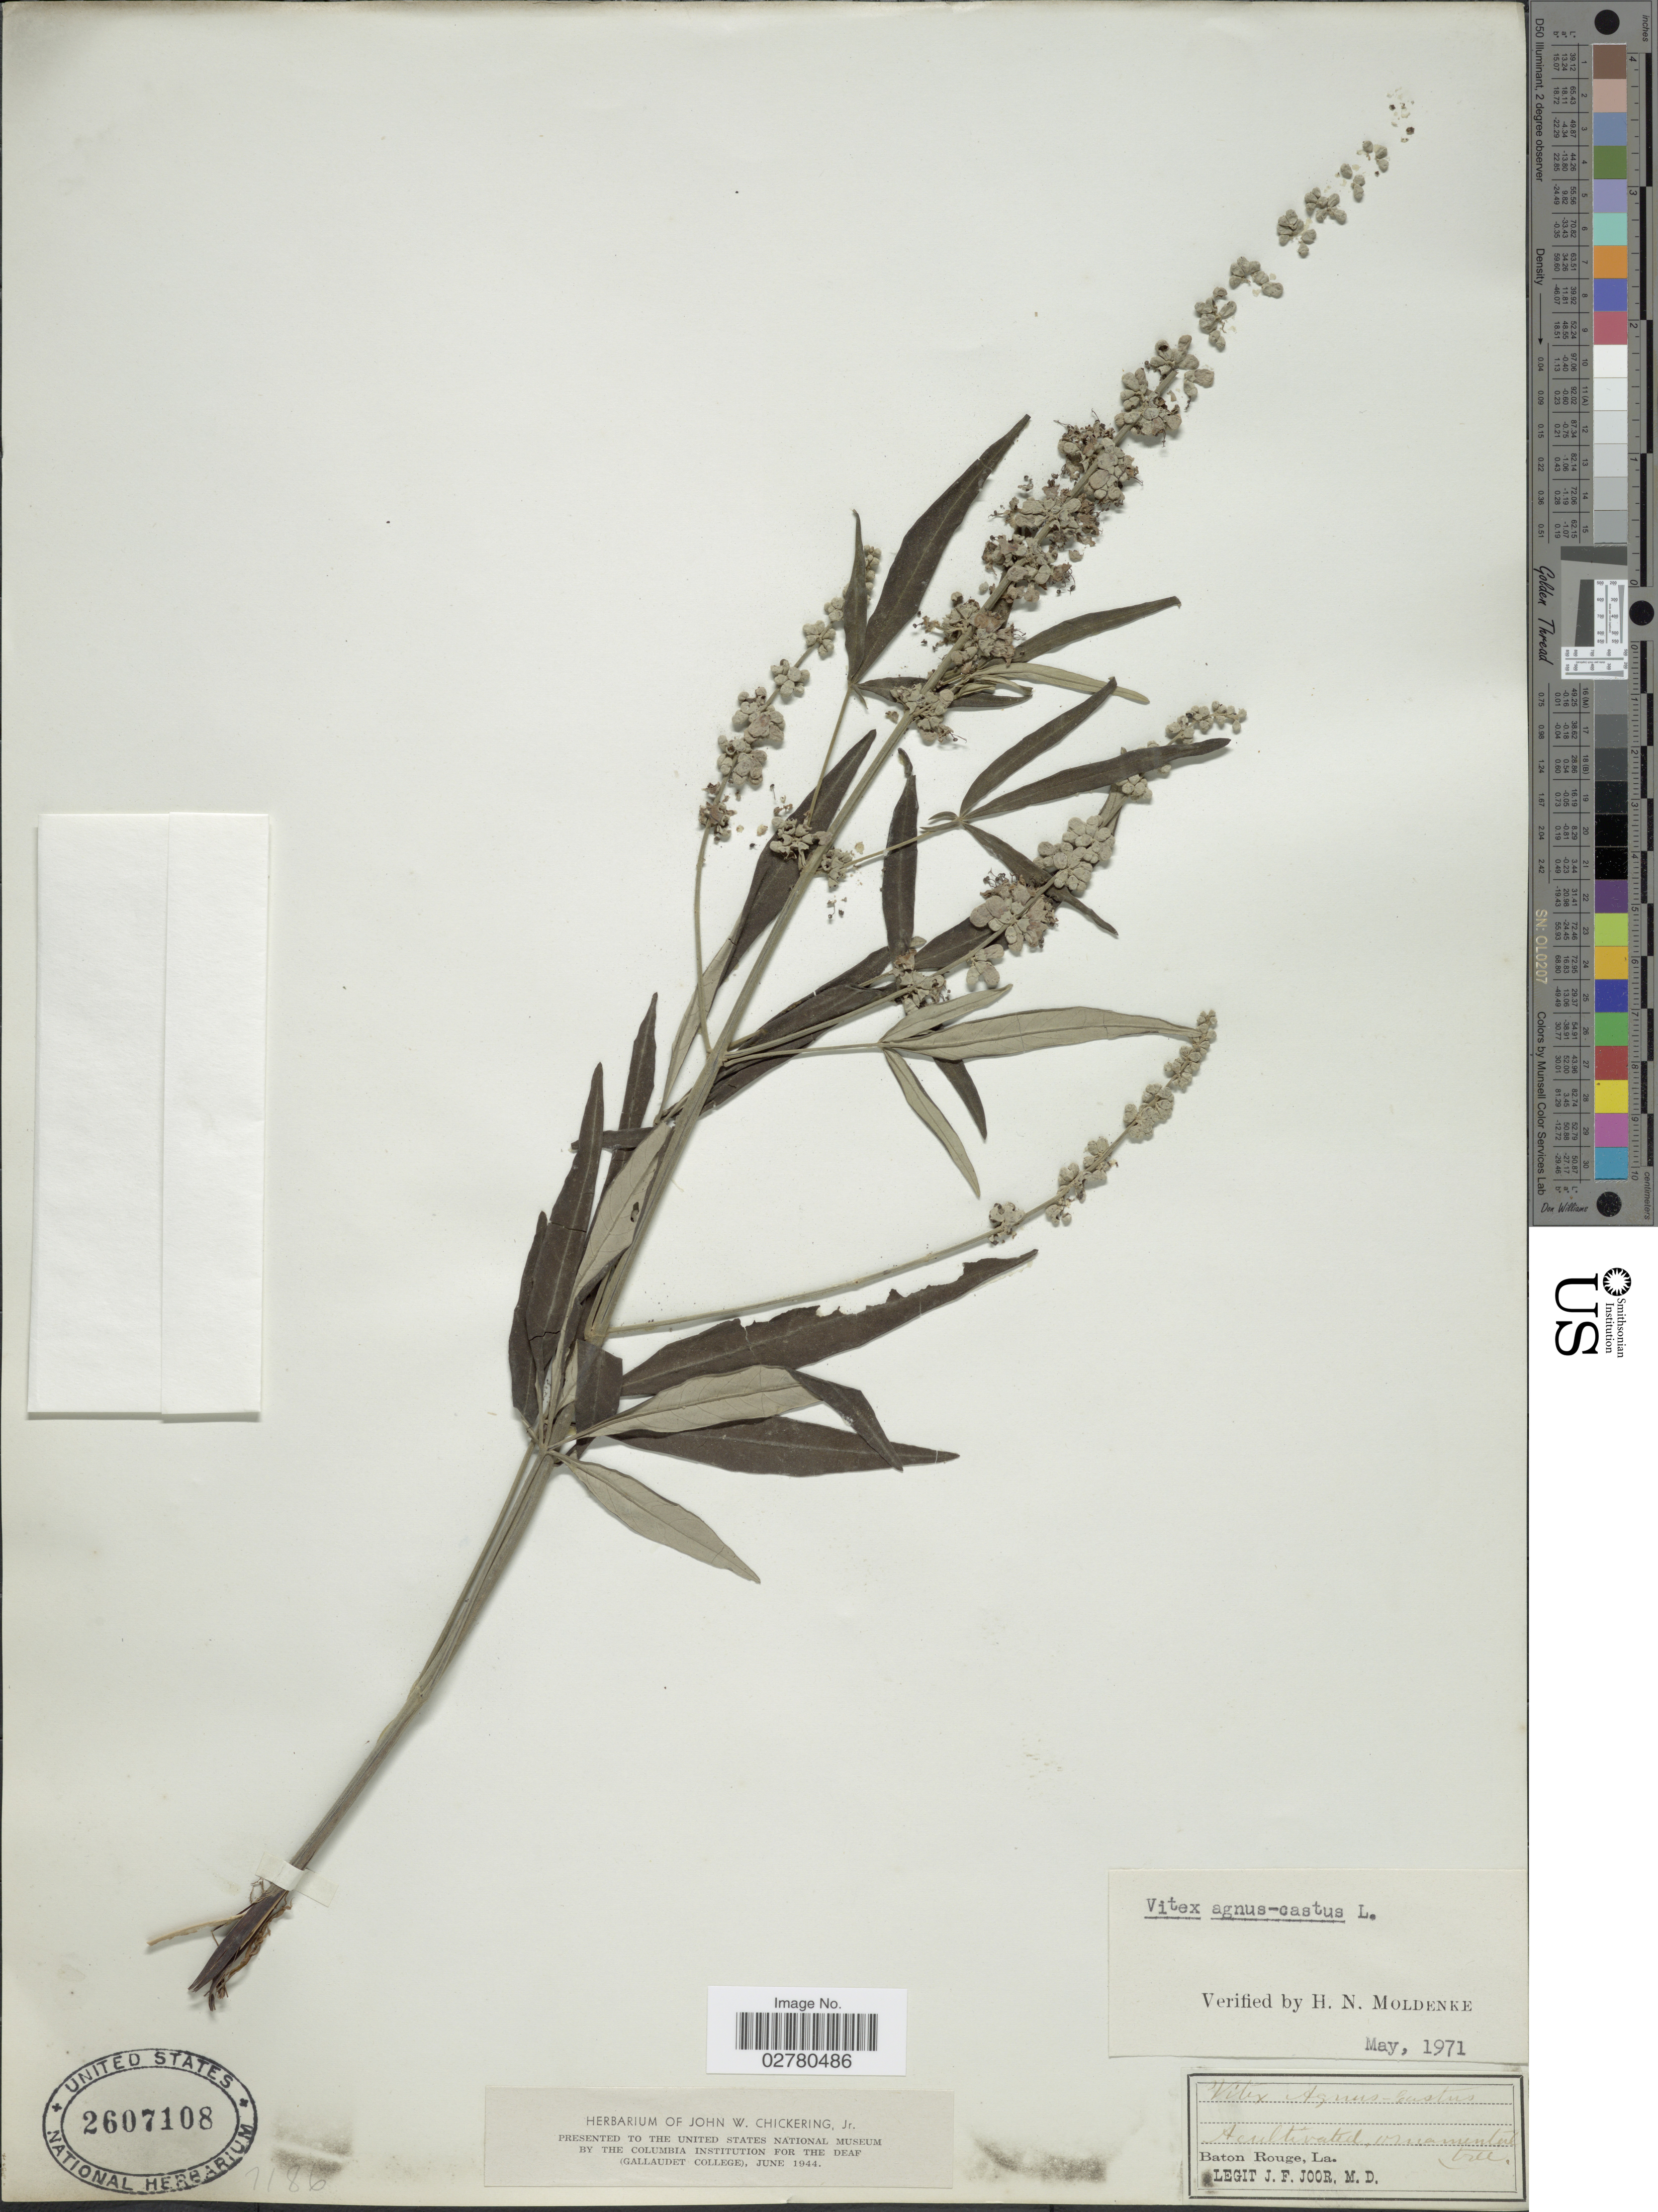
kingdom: Plantae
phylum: Tracheophyta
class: Magnoliopsida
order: Lamiales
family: Lamiaceae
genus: Vitex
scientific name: Vitex agnus-castus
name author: L.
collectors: J. F. Joor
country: United States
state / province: Louisiana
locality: Baton Rouge.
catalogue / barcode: US 2607108